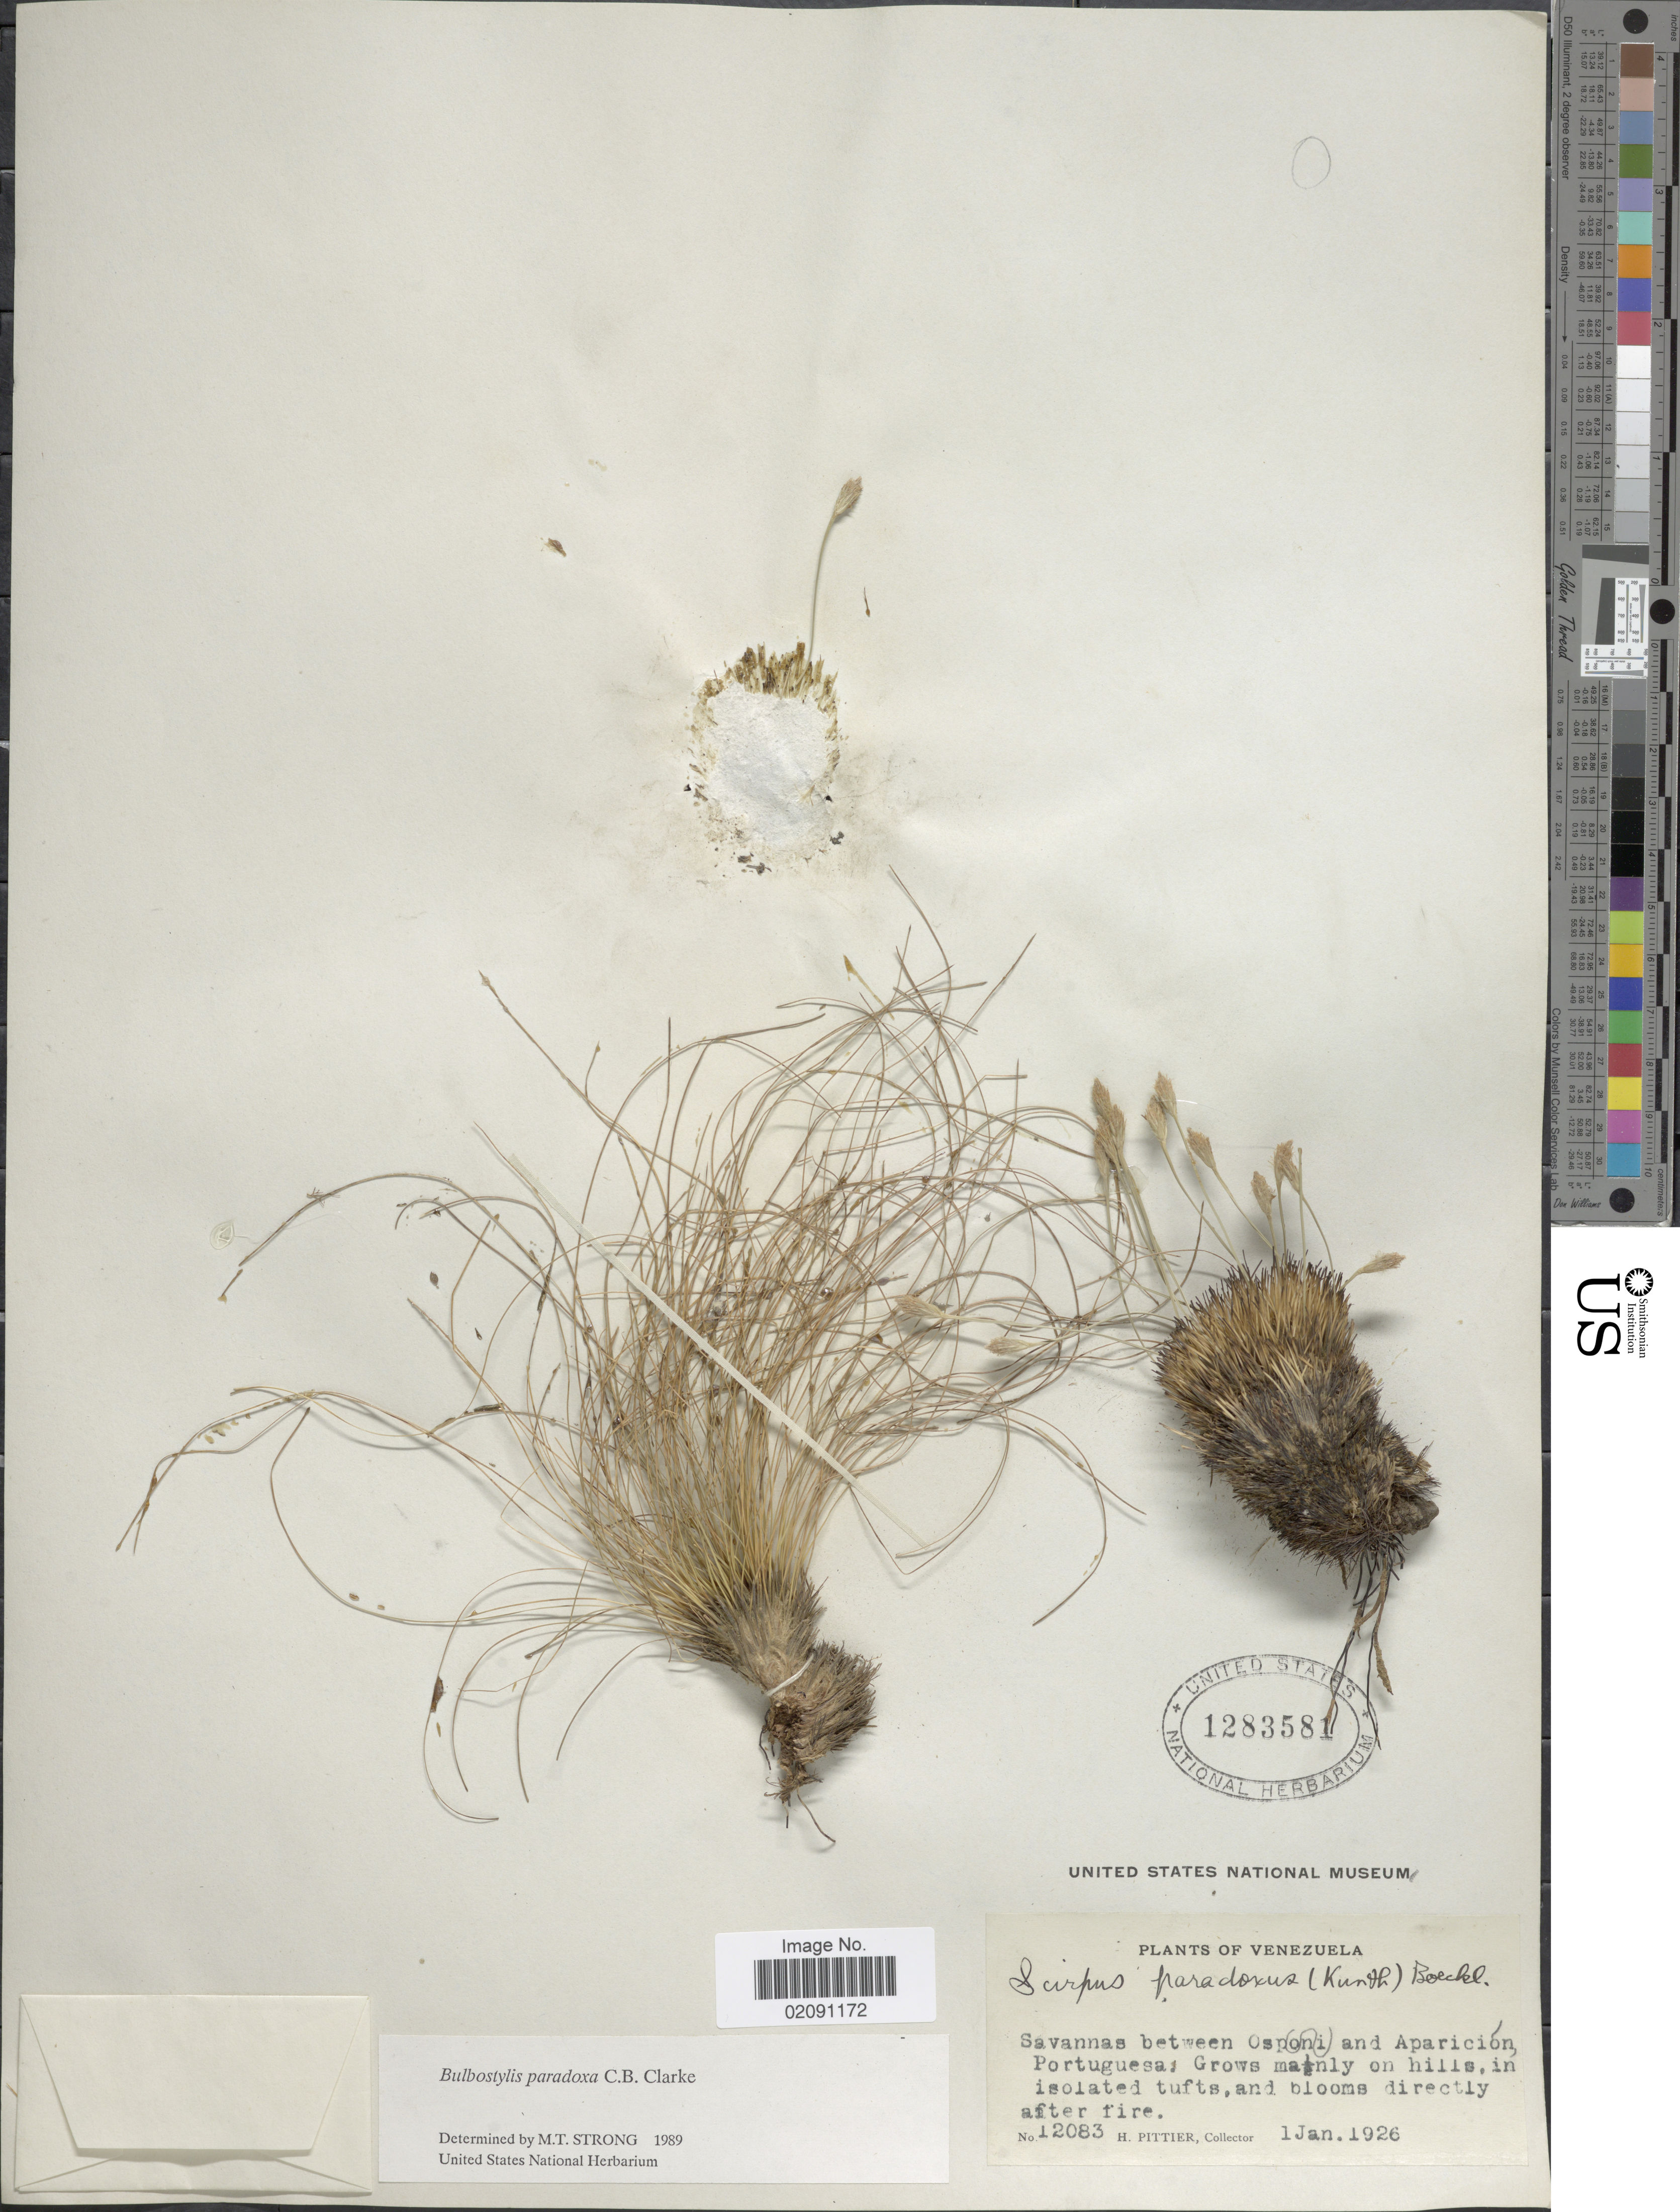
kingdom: Plantae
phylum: Tracheophyta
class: Liliopsida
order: Poales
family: Cyperaceae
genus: Bulbostylis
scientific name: Bulbostylis paradoxa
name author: (Spreng.) Lindm.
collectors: H. F. Pittier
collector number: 12083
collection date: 1926-01-01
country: Venezuela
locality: Savannas between Osponi and Aparicion, Portuguesa, on hills, in isolated tufts, and blooms directly after fire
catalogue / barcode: US 1283581